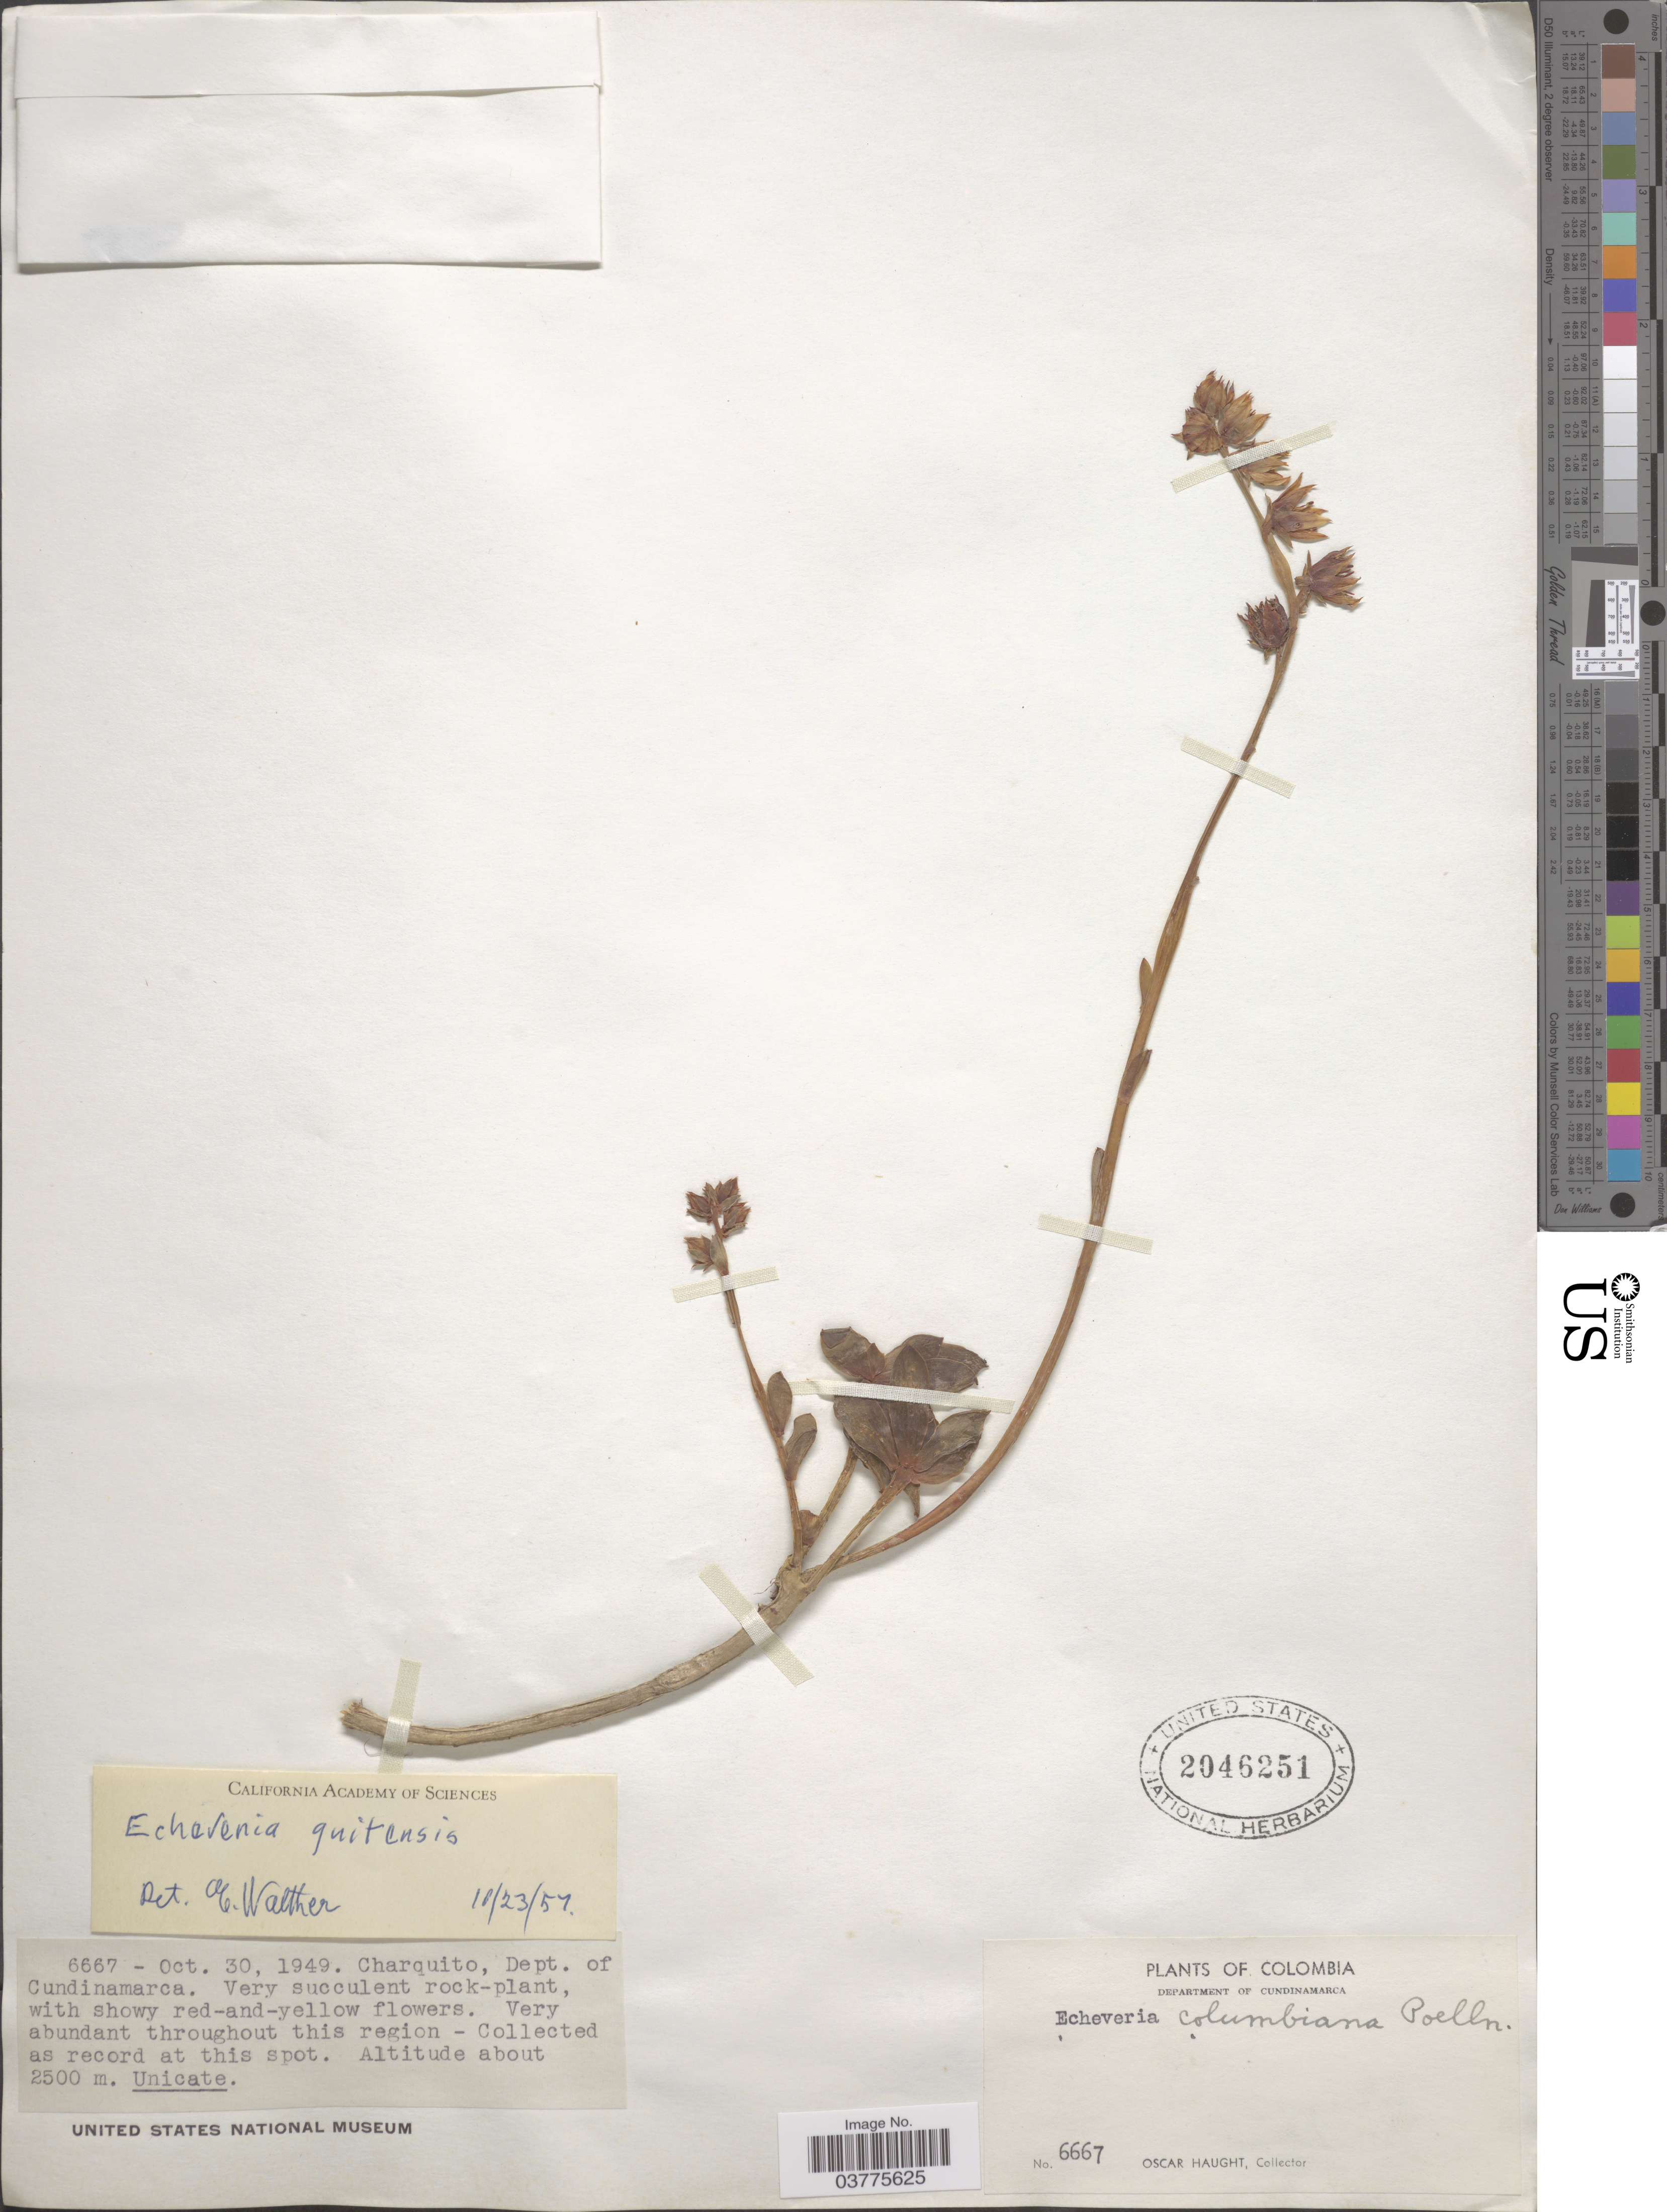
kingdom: Plantae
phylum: Tracheophyta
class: Magnoliopsida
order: Saxifragales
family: Crassulaceae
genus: Echeveria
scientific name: Echeveria quitensis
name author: (Kunth) Lindl.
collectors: O. L. Haught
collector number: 6667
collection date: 1949-10-30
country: Colombia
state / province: Cundinamarca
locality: Charquito, Department of Cundinamarca.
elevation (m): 2500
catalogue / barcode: US 2046251